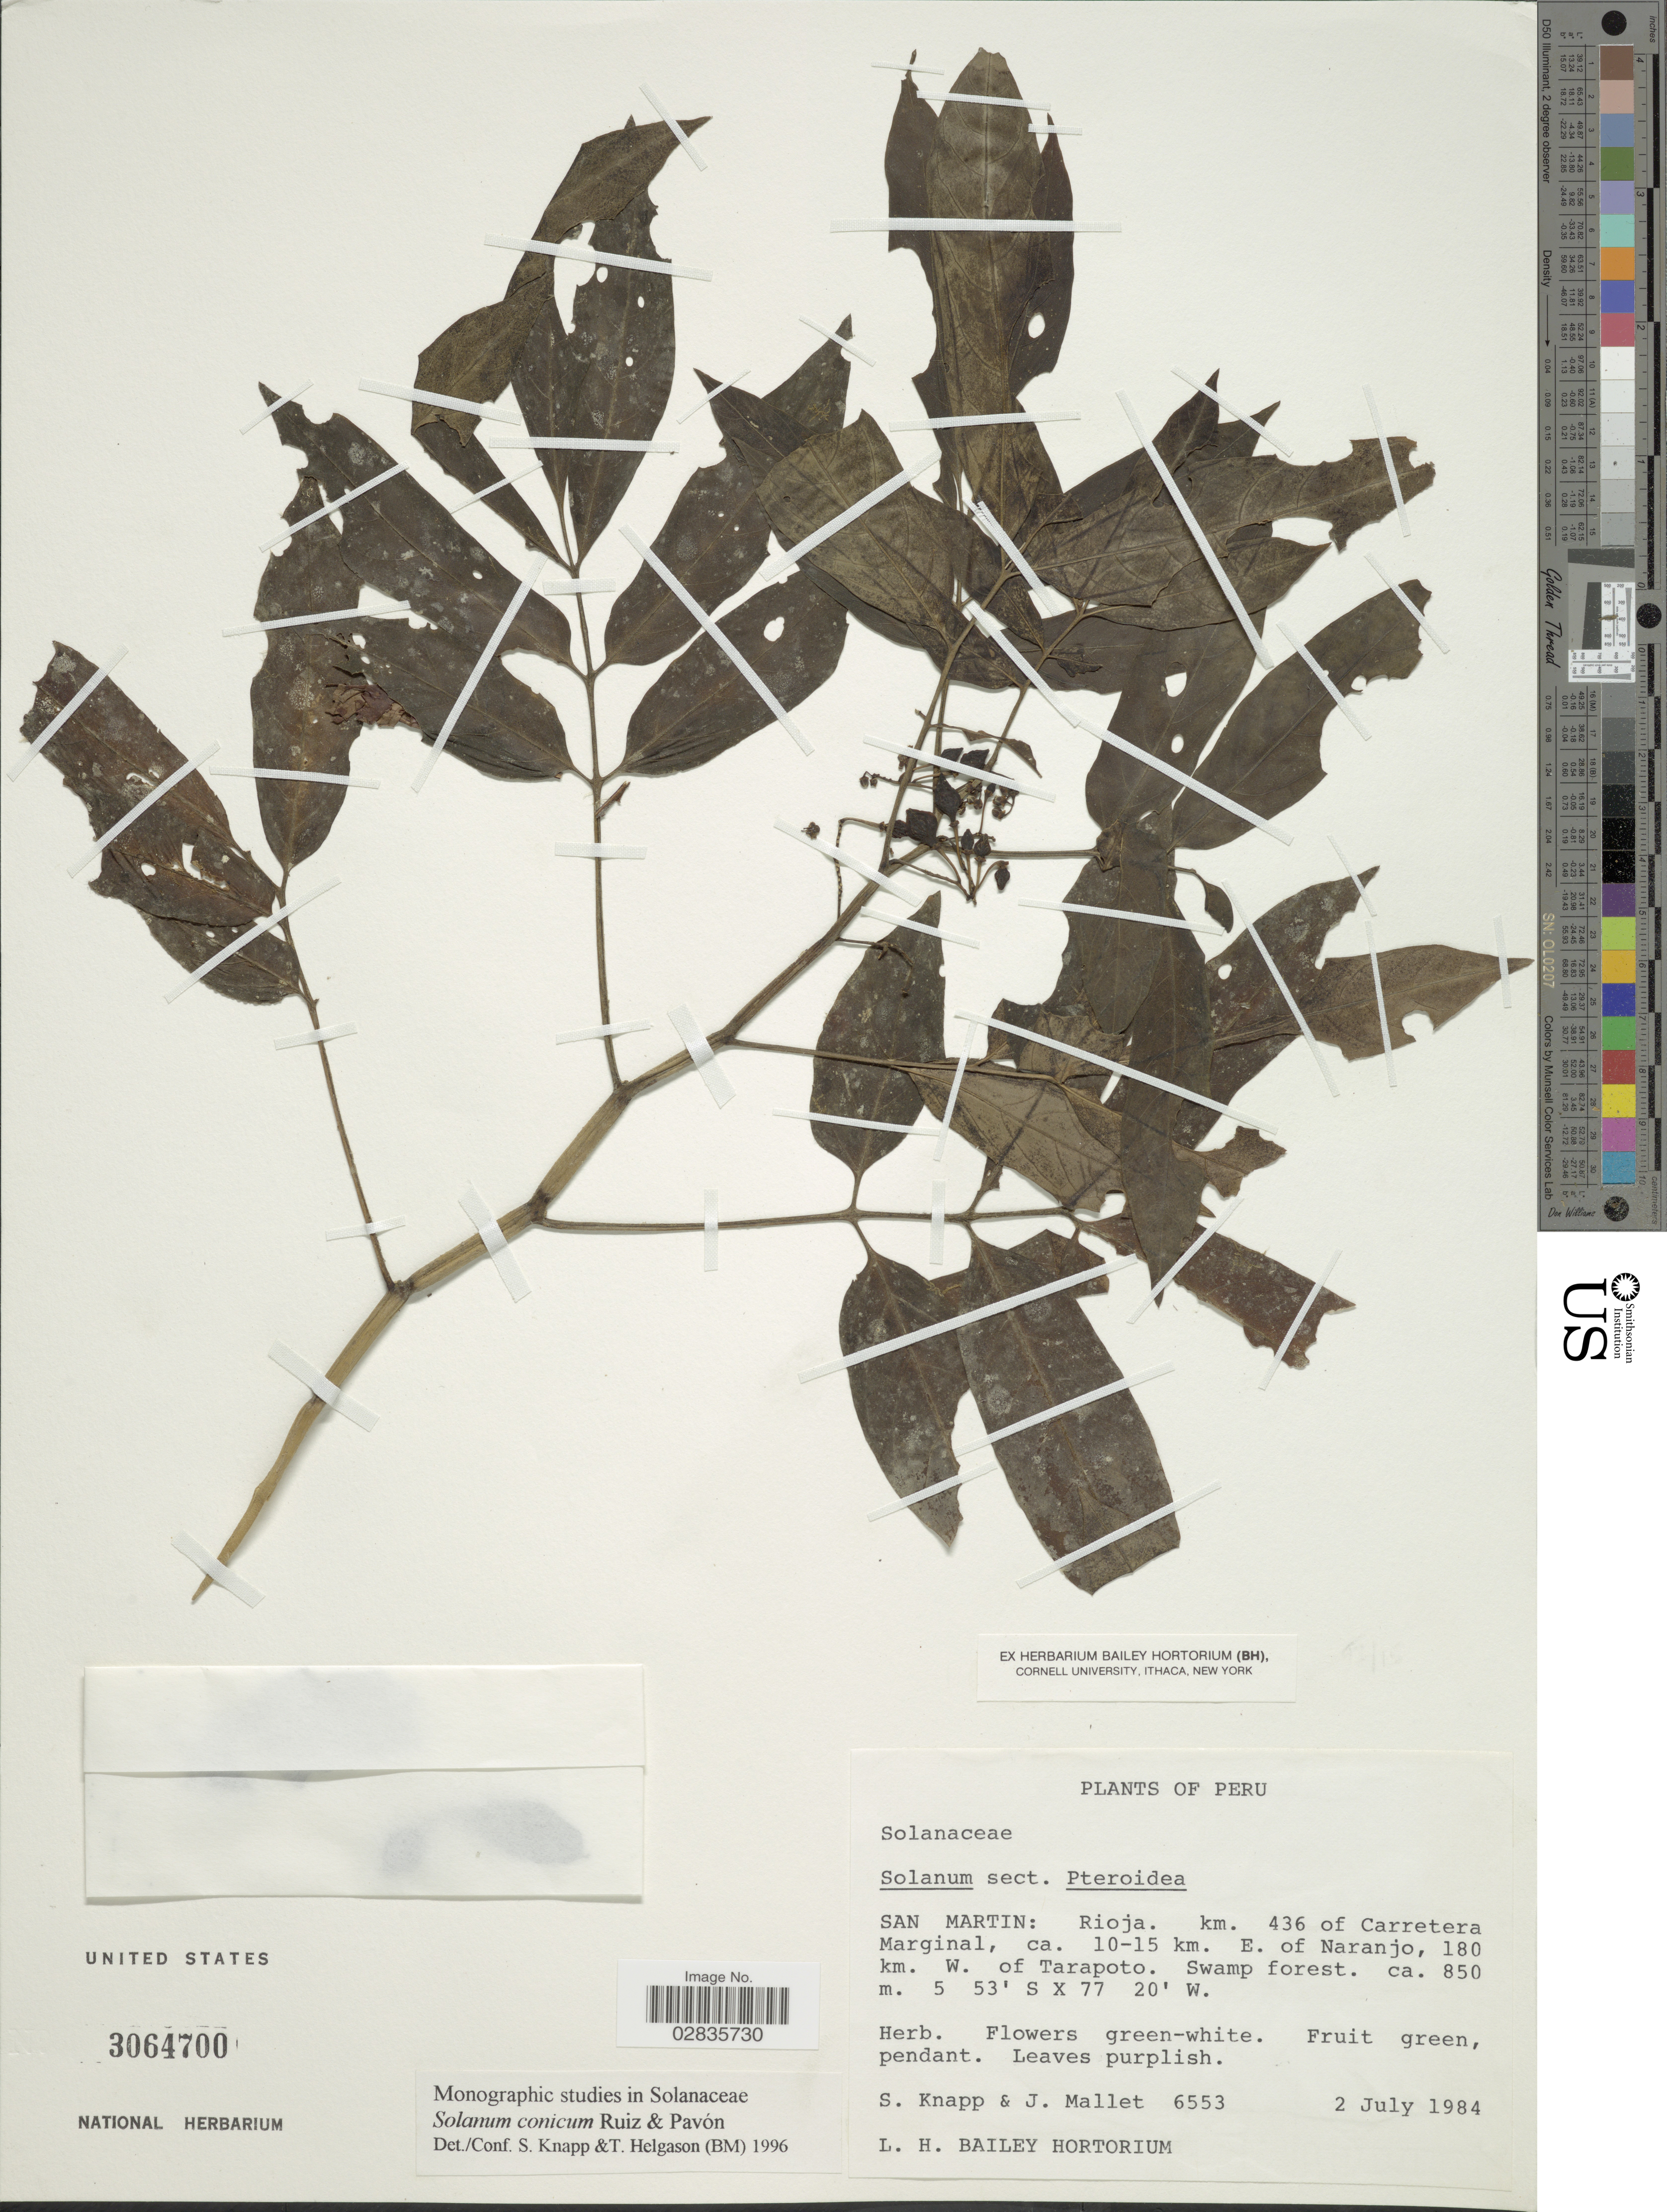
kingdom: Plantae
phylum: Tracheophyta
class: Magnoliopsida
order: Solanales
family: Solanaceae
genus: Solanum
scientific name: Solanum conicum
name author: Ruiz & Pav.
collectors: S. Knapp & J. Mallet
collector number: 6553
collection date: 1984-07-02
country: Peru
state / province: San Martín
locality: Rioja, km. 436 of Carretera Marginal, ca. 10-15 km. E. of Naranjo, 180 km. W. of Tarapoto.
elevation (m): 850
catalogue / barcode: US 3064700